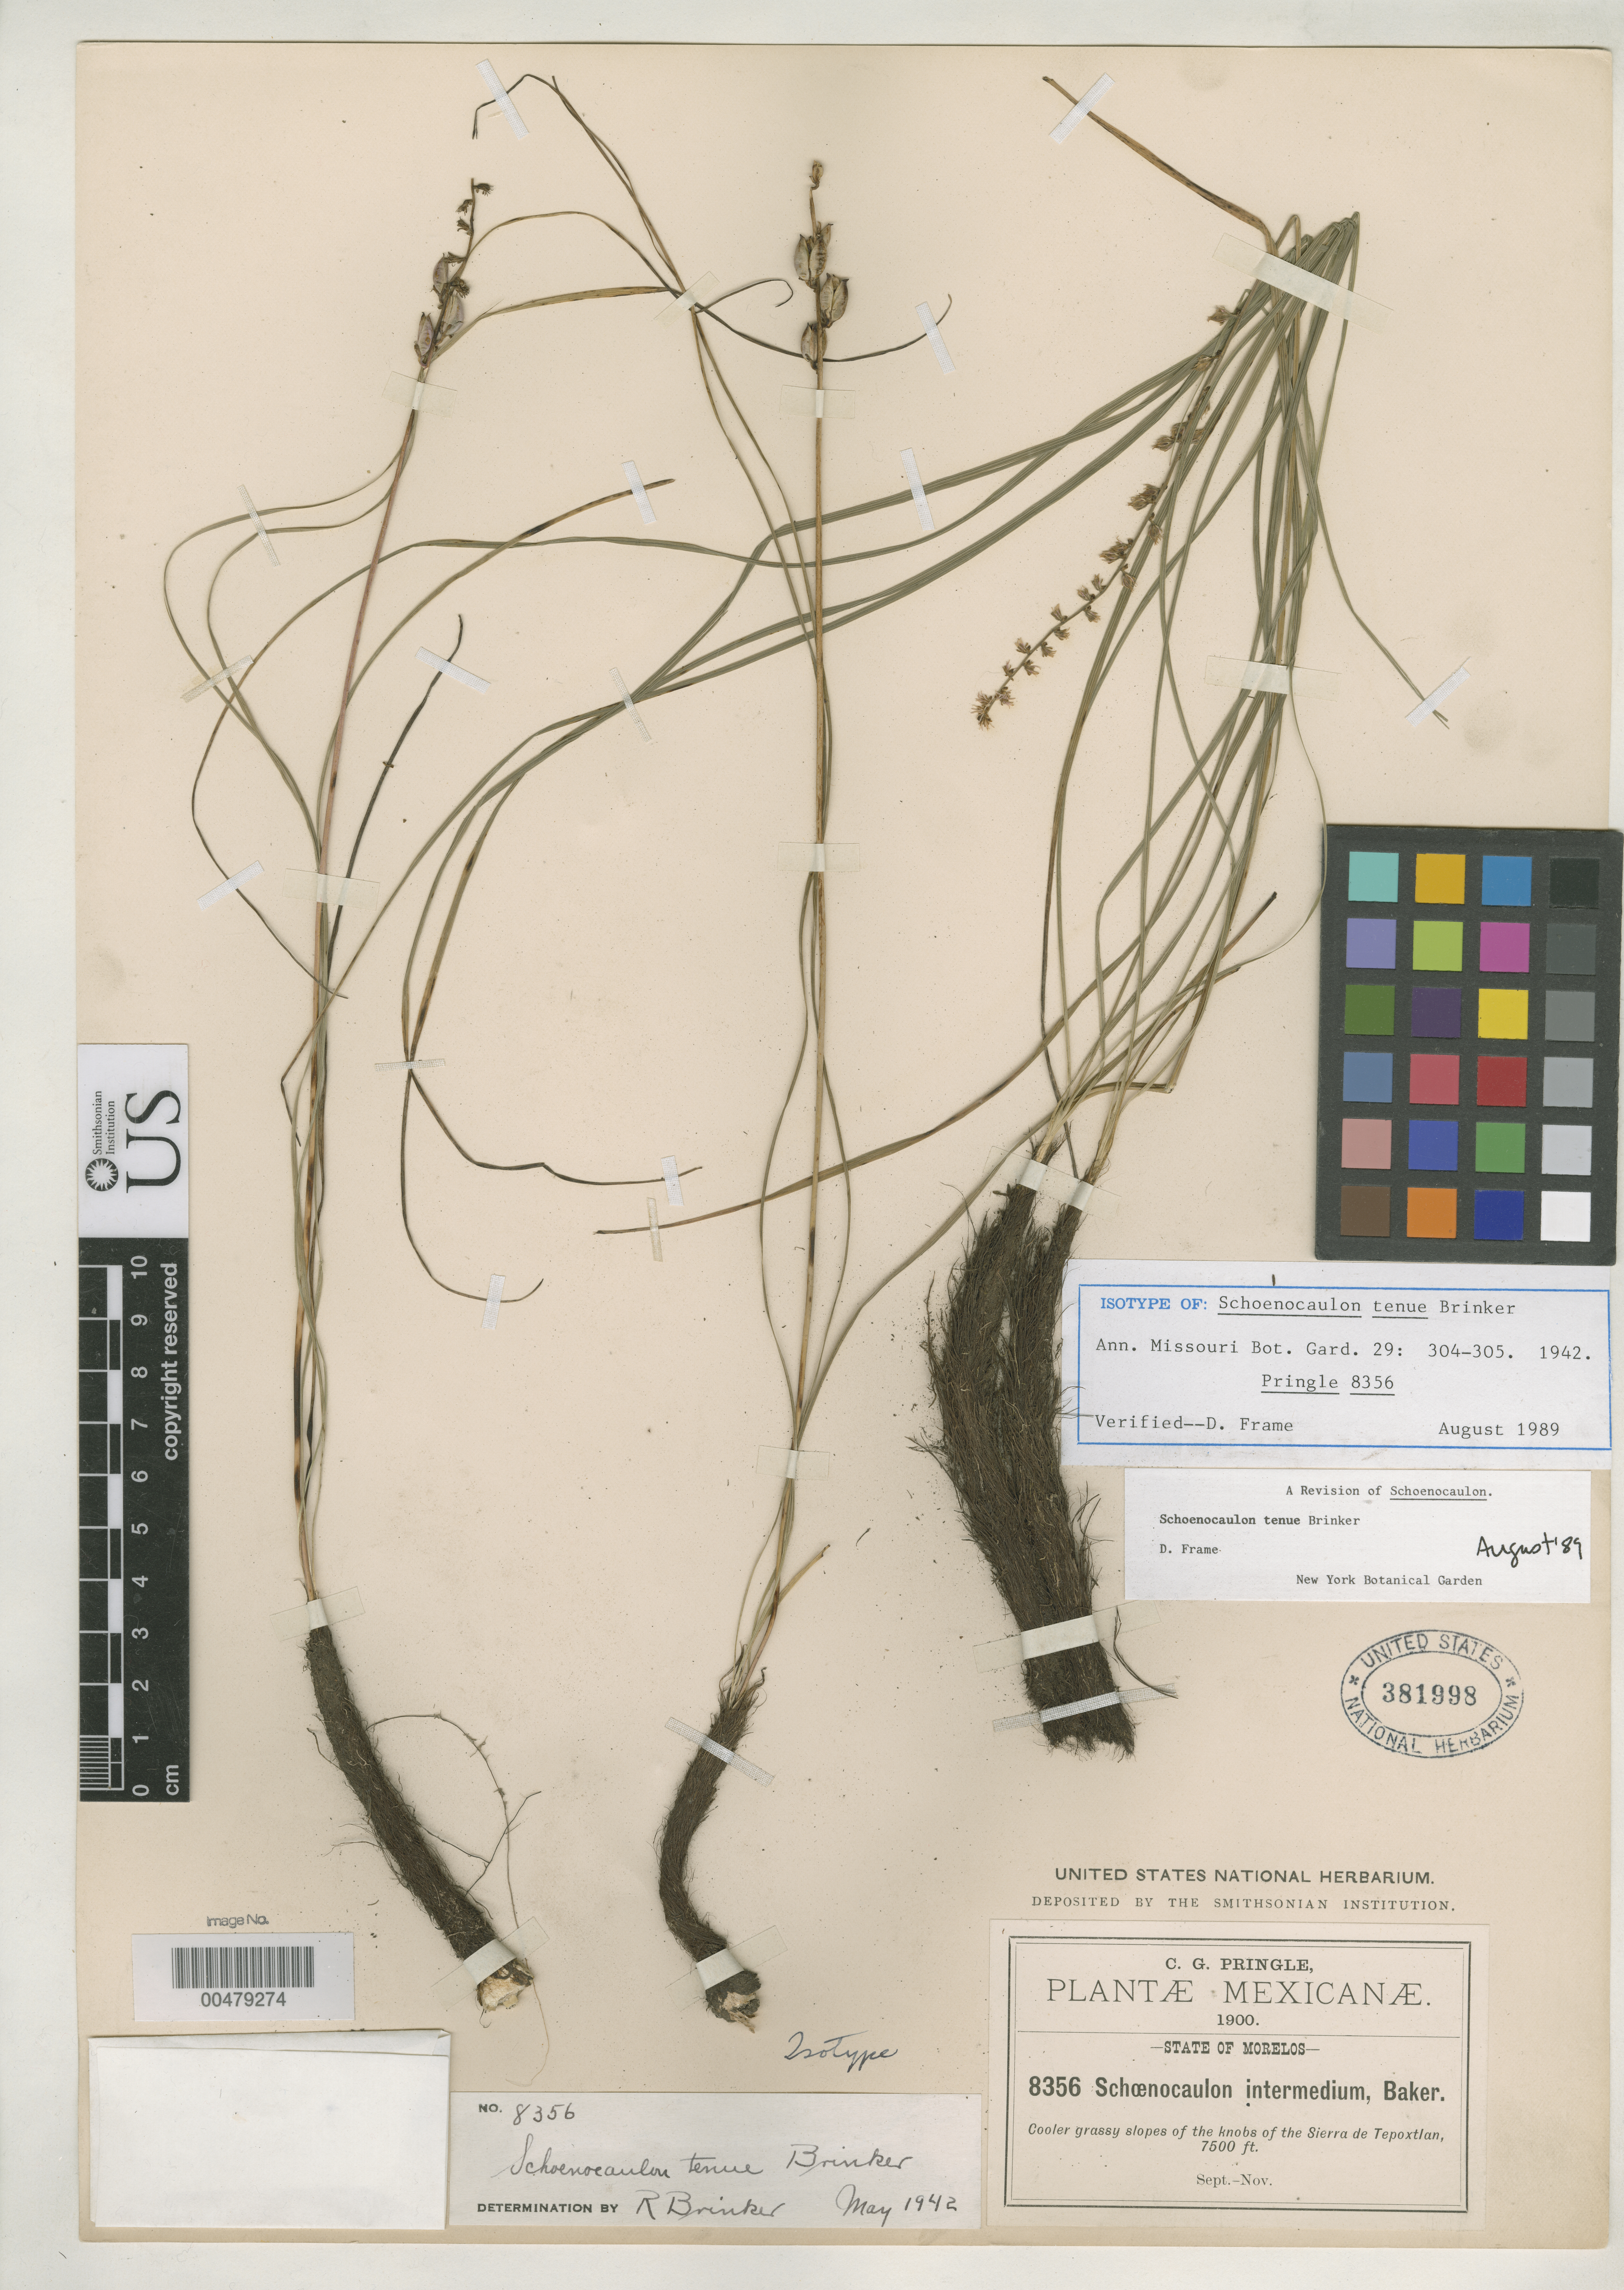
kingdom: Plantae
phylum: Tracheophyta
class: Liliopsida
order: Liliales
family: Melanthiaceae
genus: Schoenocaulon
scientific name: Schoenocaulon tenue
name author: Brinker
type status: Isotype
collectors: C. G. Pringle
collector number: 8356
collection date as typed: Sep 1900 to -- Nov 1900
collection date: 1900-09/1900-11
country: Mexico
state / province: Morelos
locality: Slopes of knobs of Sierra de Tepoxtlan.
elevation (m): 2286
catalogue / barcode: US 381998